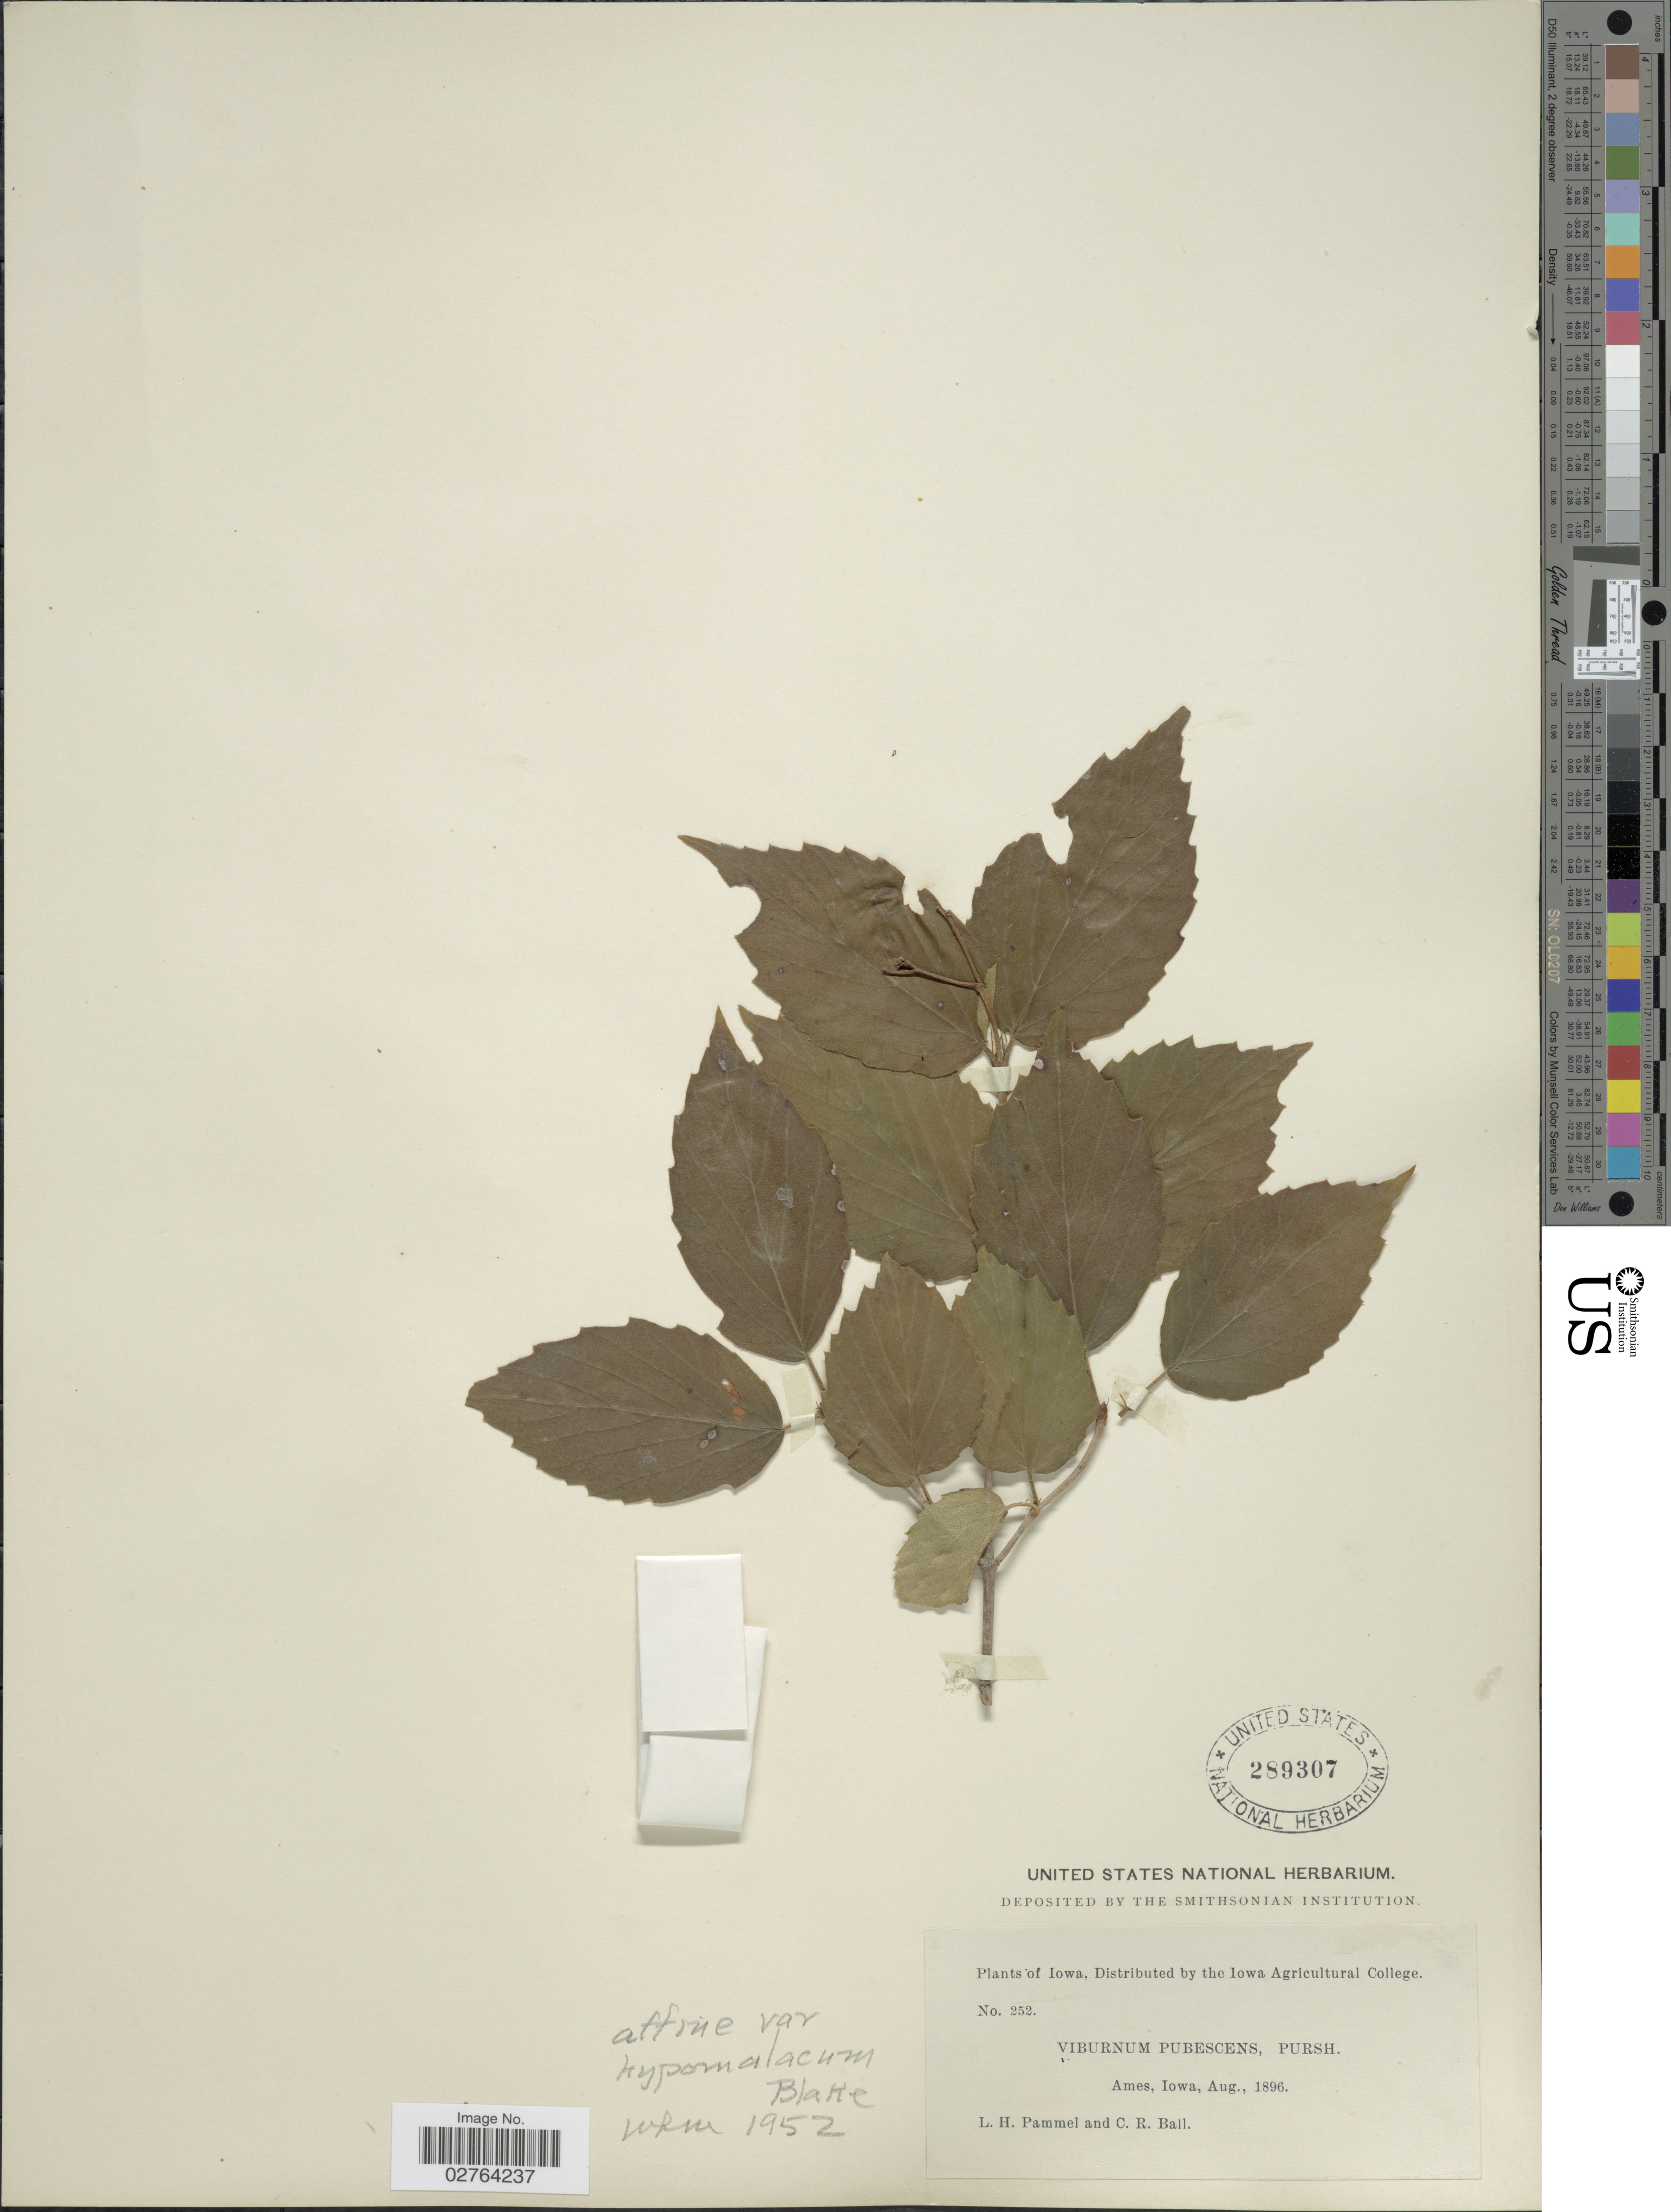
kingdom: Plantae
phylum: Tracheophyta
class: Magnoliopsida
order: Dipsacales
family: Viburnaceae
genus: Viburnum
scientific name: Viburnum rafinesqueanum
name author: Schult.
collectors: L. Pammel & C. R. Ball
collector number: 252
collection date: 1896-08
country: United States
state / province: Iowa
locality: Ames.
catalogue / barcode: US 289307